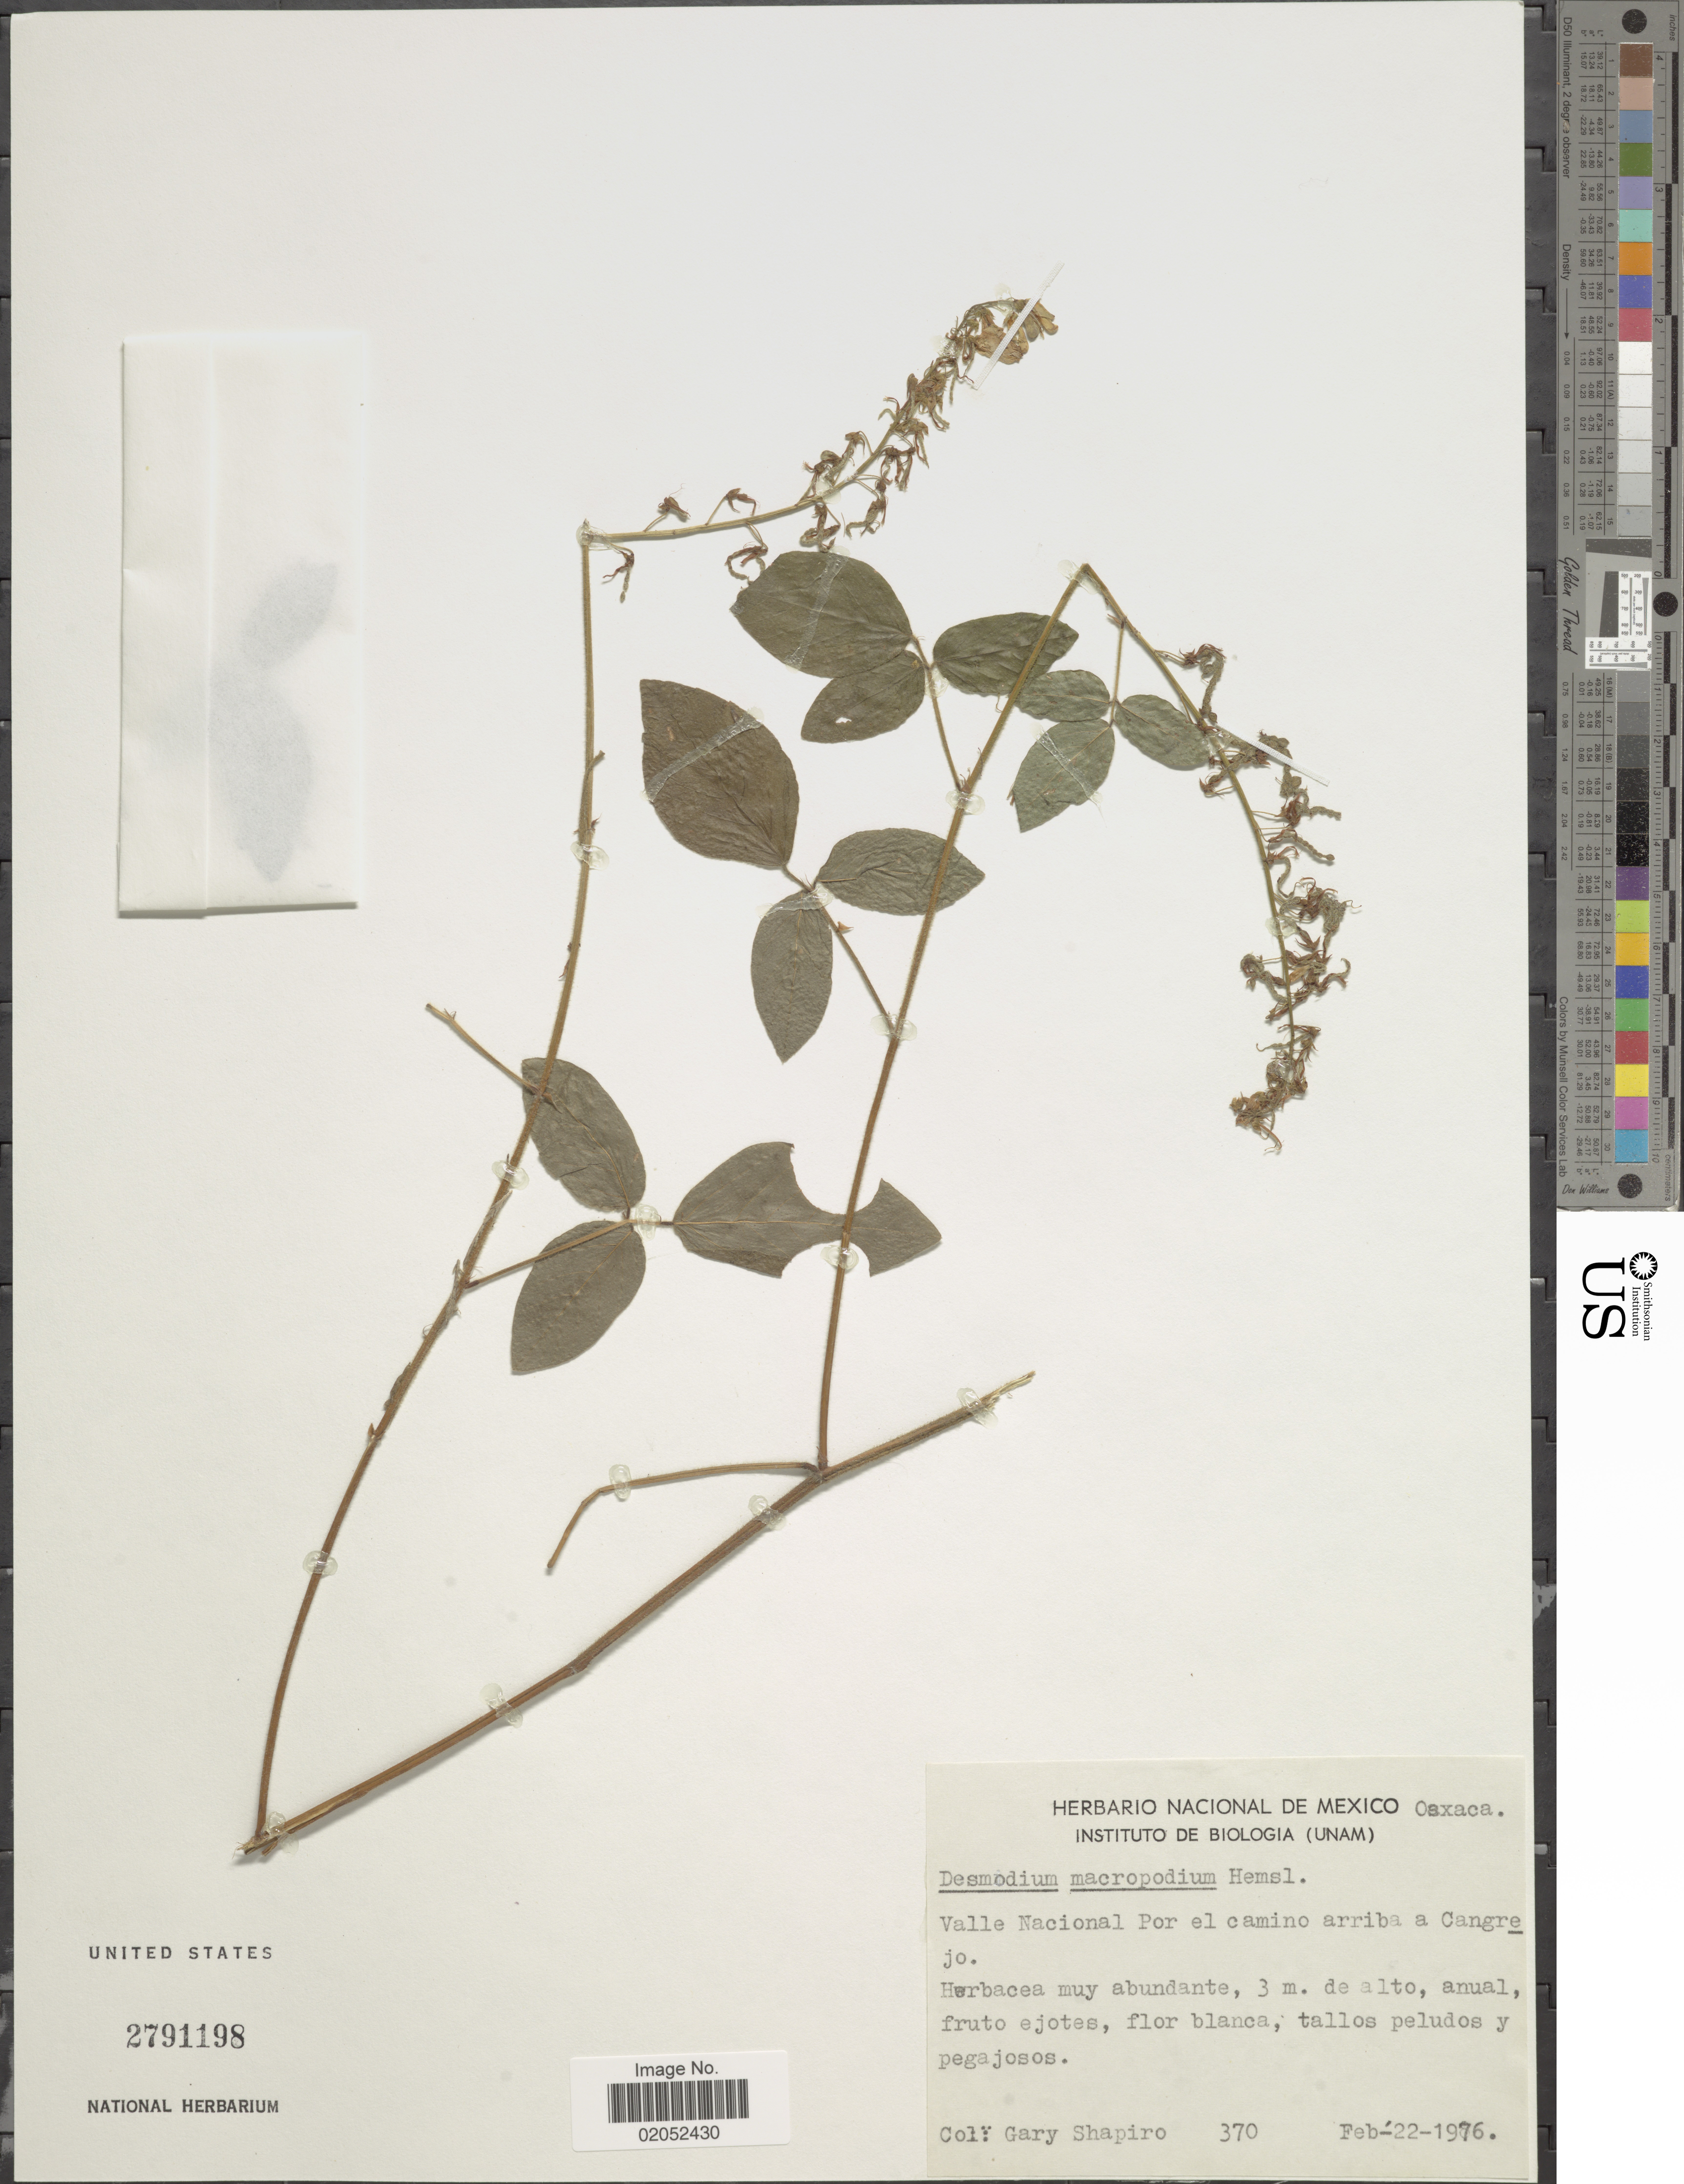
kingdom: Plantae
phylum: Tracheophyta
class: Magnoliopsida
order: Fabales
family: Fabaceae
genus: Desmodium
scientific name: Desmodium macropodium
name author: Hemsl.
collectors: G. Shapiro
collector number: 370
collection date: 1976-02-22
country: Mexico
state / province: Oaxaca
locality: Oaxaca, Valle Nacional Por el camino arriba a Cangrejo.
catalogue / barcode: US 2791198